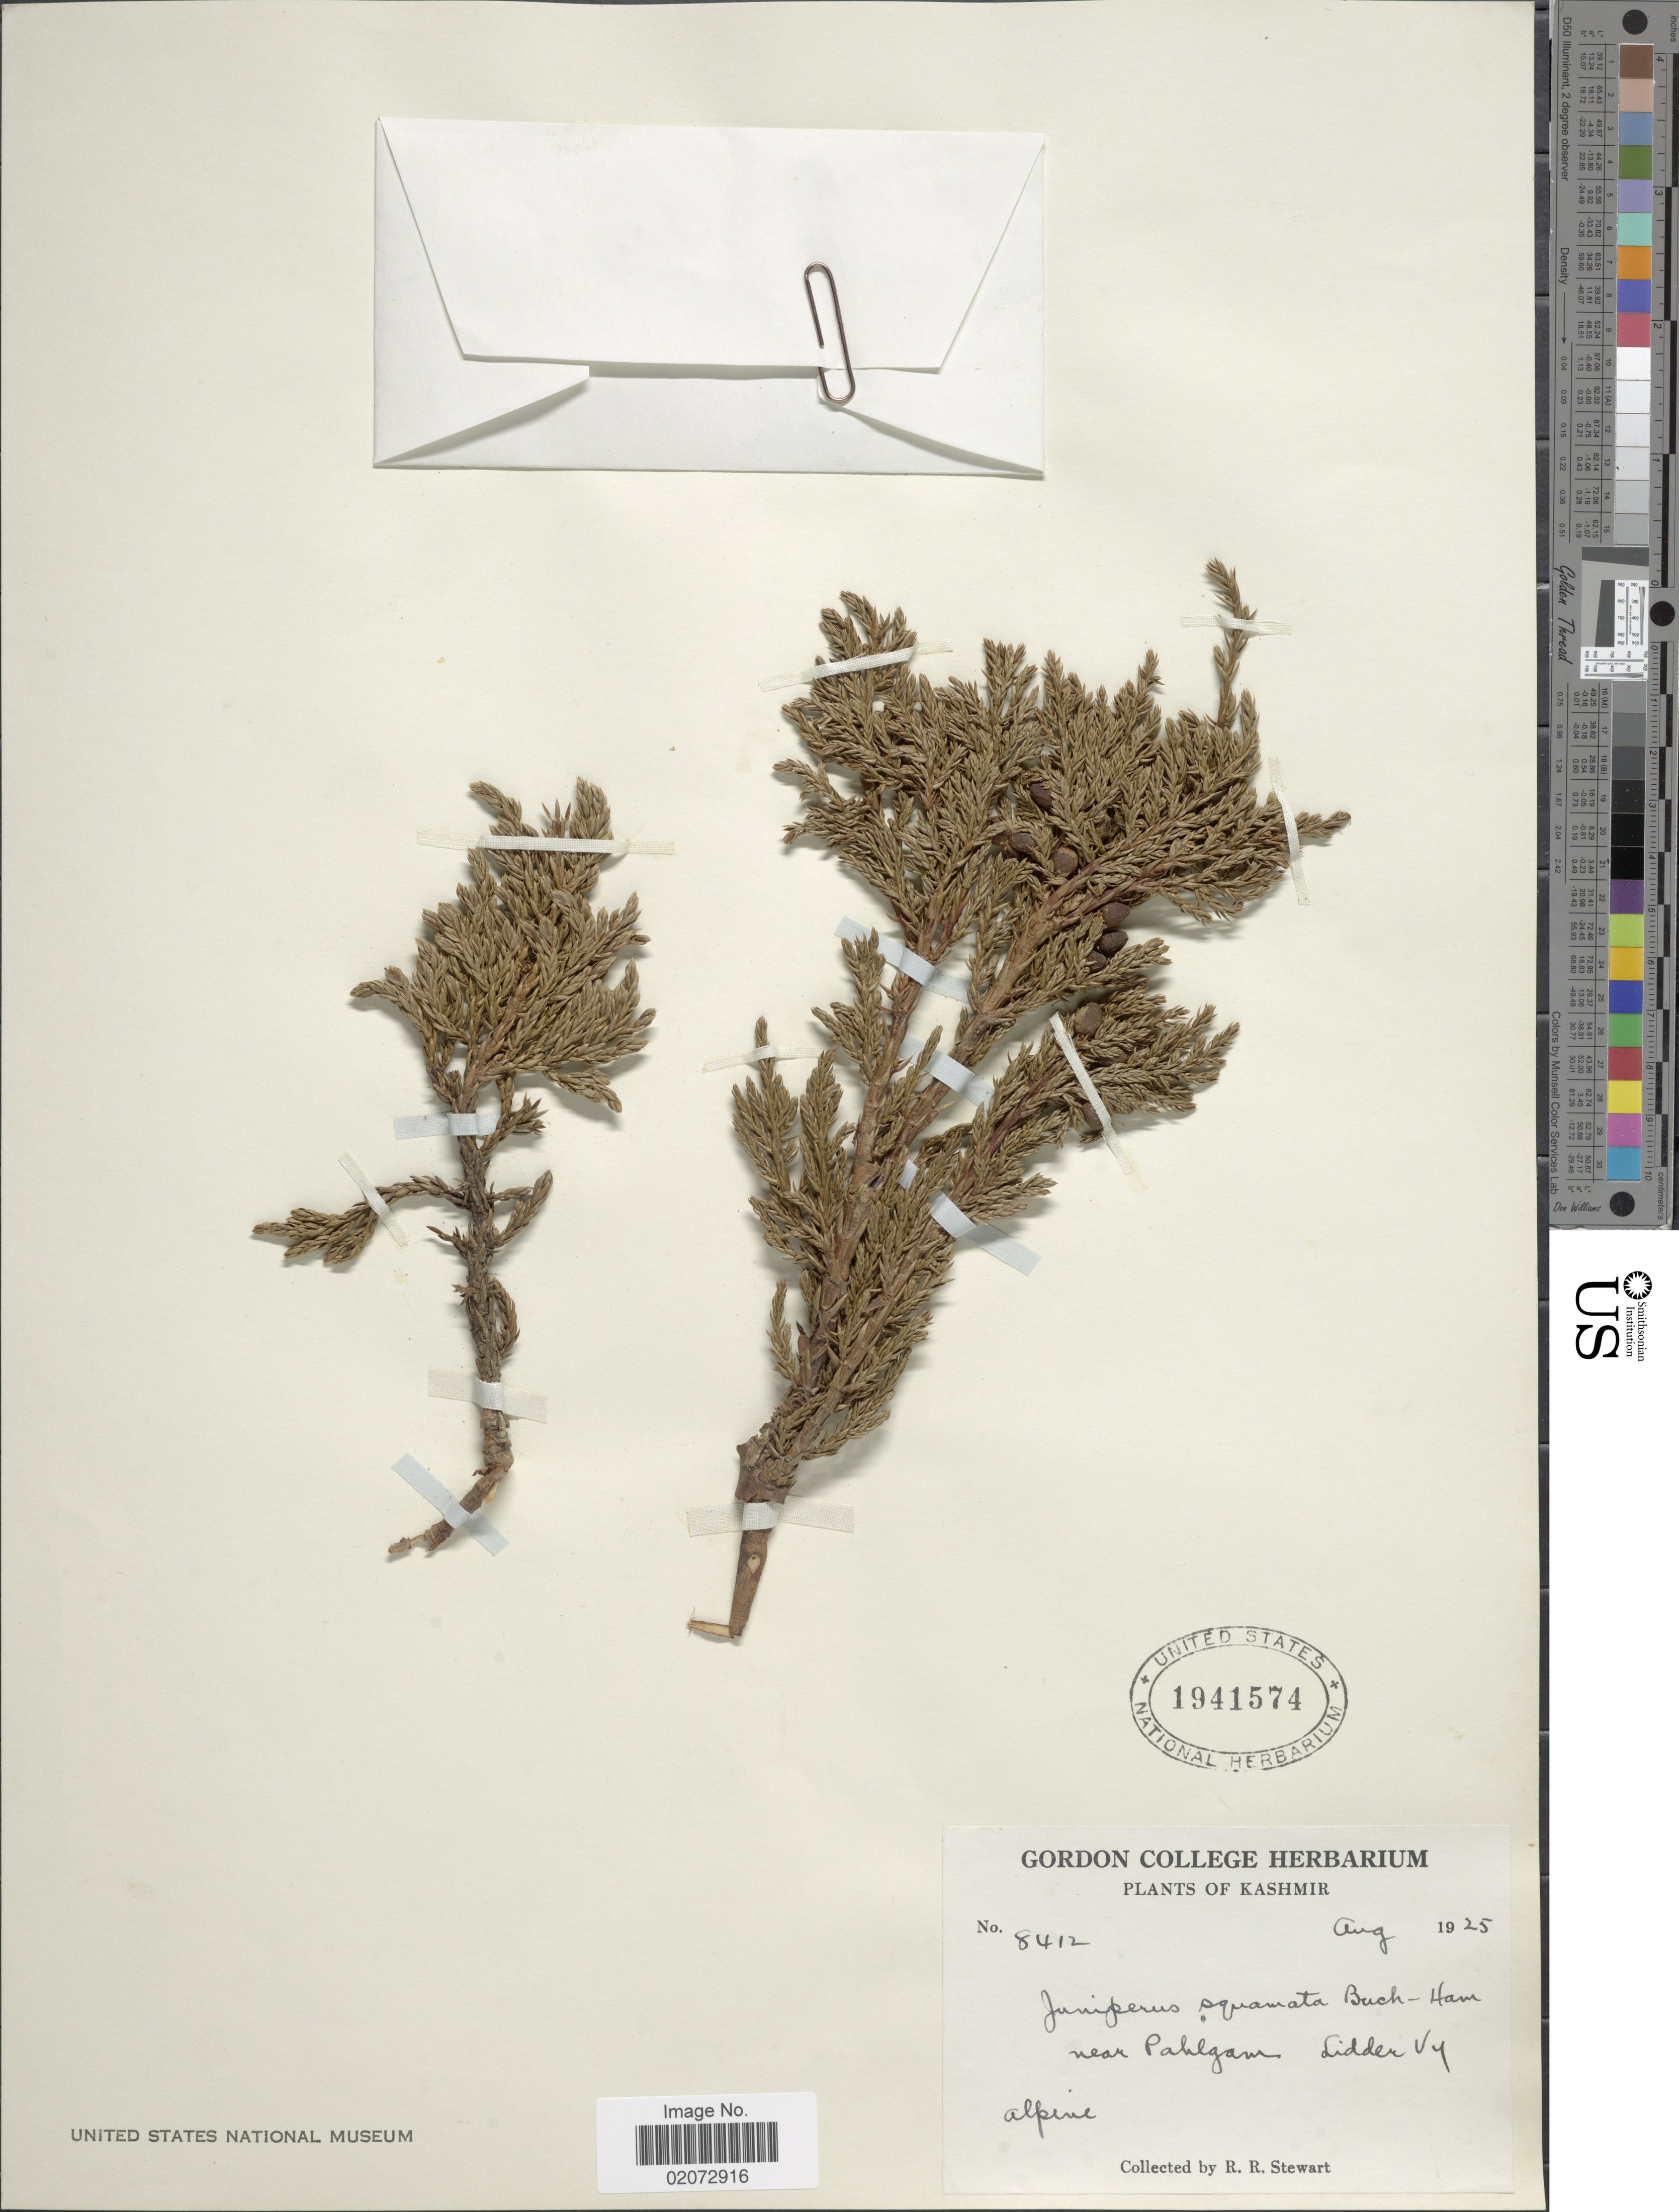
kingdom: Plantae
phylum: Tracheophyta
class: Pinopsida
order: Pinales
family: Cupressaceae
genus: Juniperus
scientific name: Juniperus squamata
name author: Buch.-Ham. ex D. Don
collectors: R. R. Stewart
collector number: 8412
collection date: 1925-08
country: India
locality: Near Pahlgam Lidder V4. Kashmir.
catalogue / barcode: US 1941574